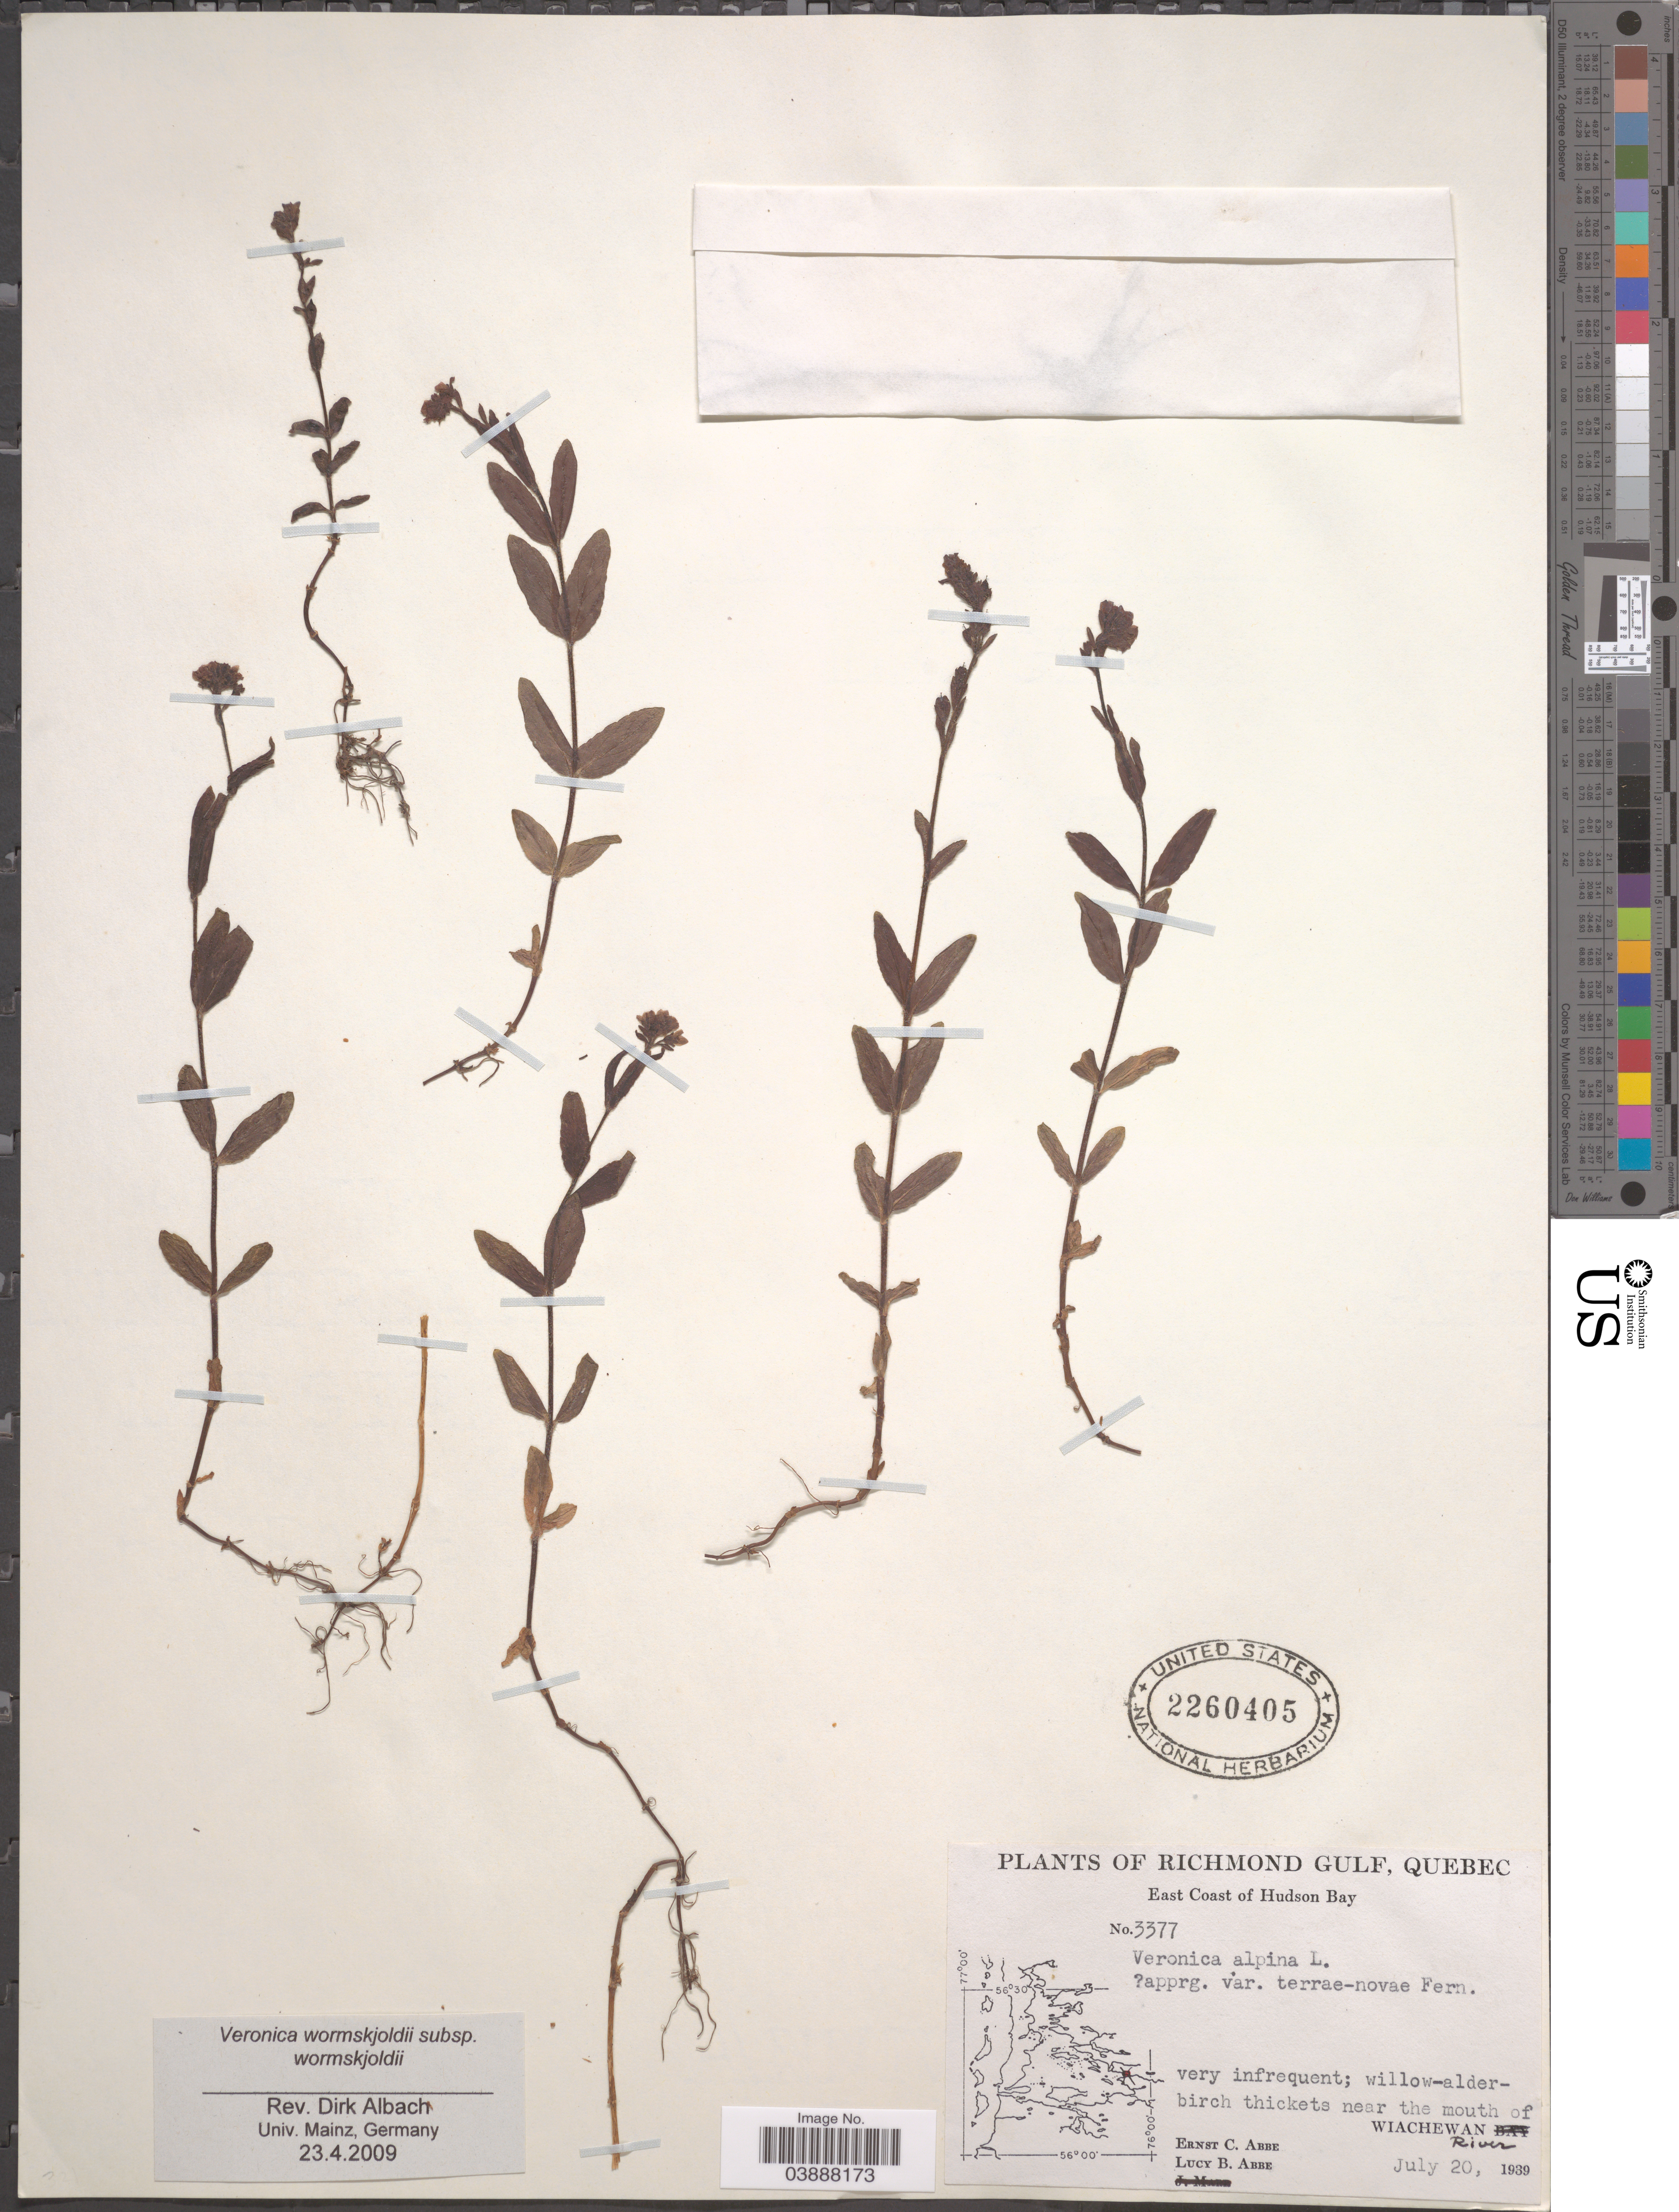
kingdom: Plantae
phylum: Tracheophyta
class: Magnoliopsida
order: Lamiales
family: Plantaginaceae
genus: Veronica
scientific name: Veronica wormskjoldii subsp. wormskjoldii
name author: Roem. & Schult.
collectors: E. C. Abbe & L. B. Abbe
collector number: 3377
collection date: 1939-07-20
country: Canada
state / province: Quebec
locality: Richmond Gulf. East Coast of Hudson Bay. Willow-alder-birch thickets near the mouth of Wiachewan River.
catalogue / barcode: US 2260405